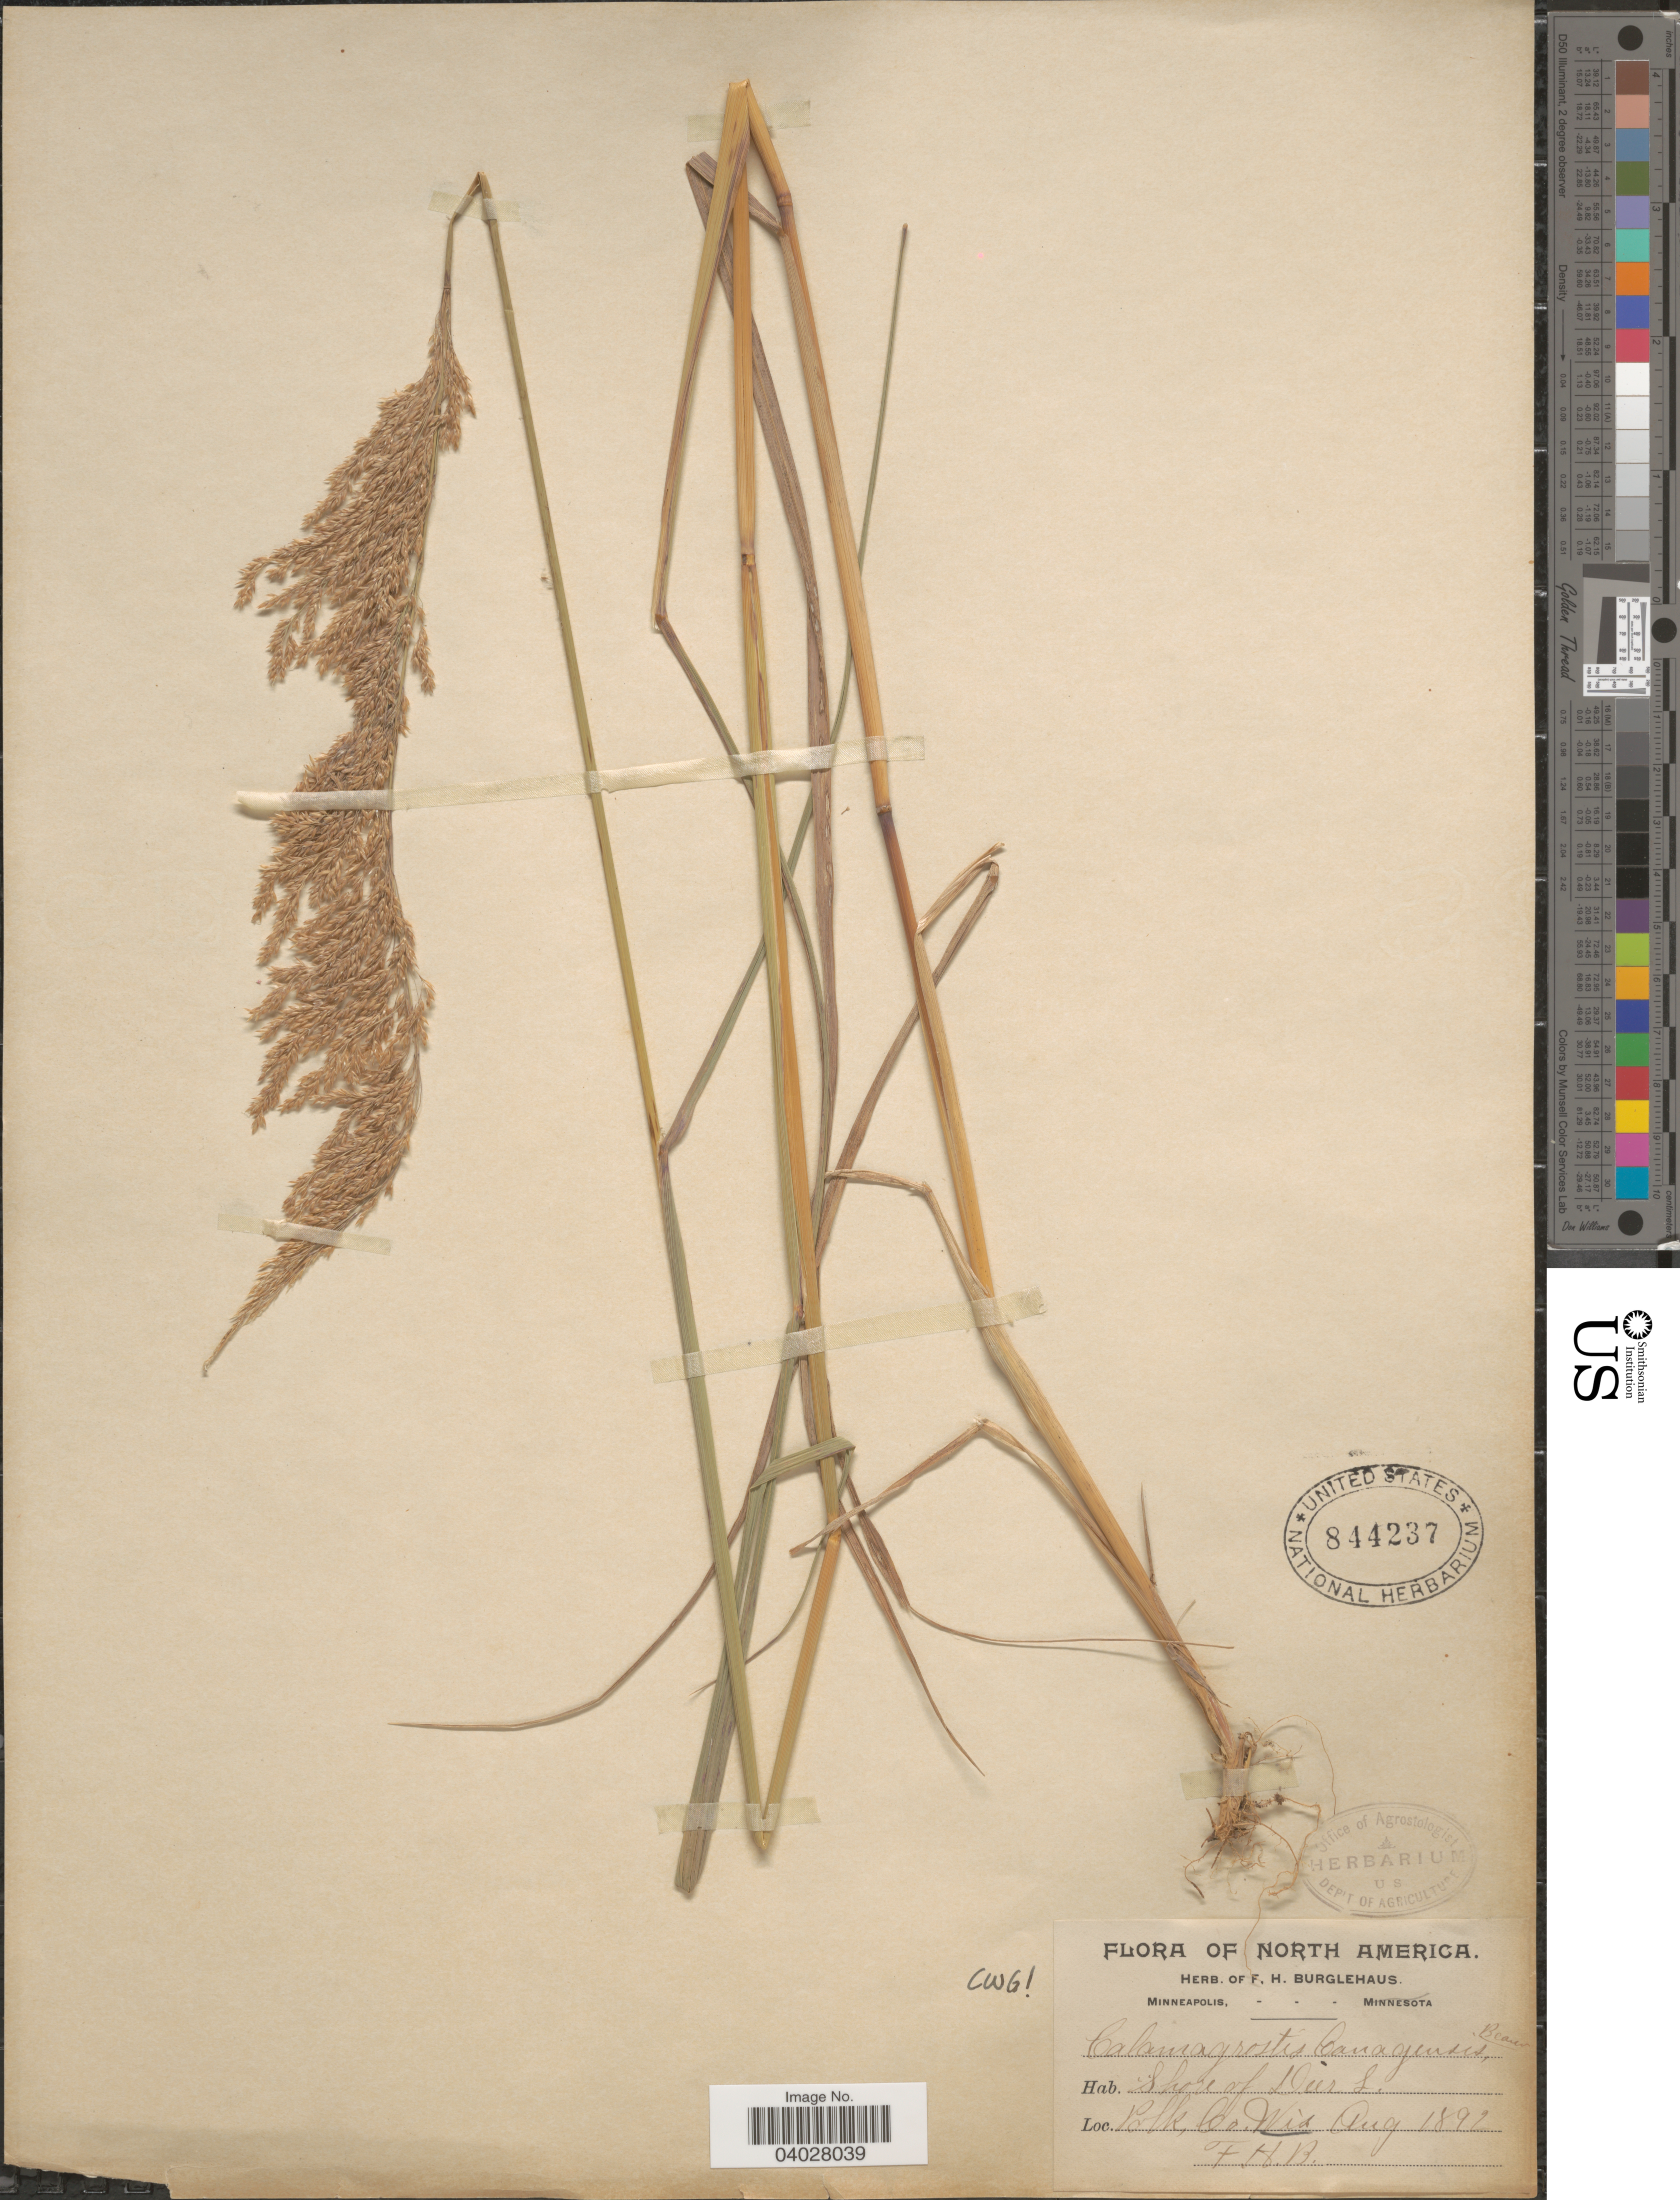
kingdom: Plantae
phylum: Tracheophyta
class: Liliopsida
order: Poales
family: Poaceae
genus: Calamagrostis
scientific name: Calamagrostis canadensis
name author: (Michx.) P. Beauv.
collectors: F. Burglehaus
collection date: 1892-08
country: United States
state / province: Wisconsin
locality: Polk, Co.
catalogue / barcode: US 844237